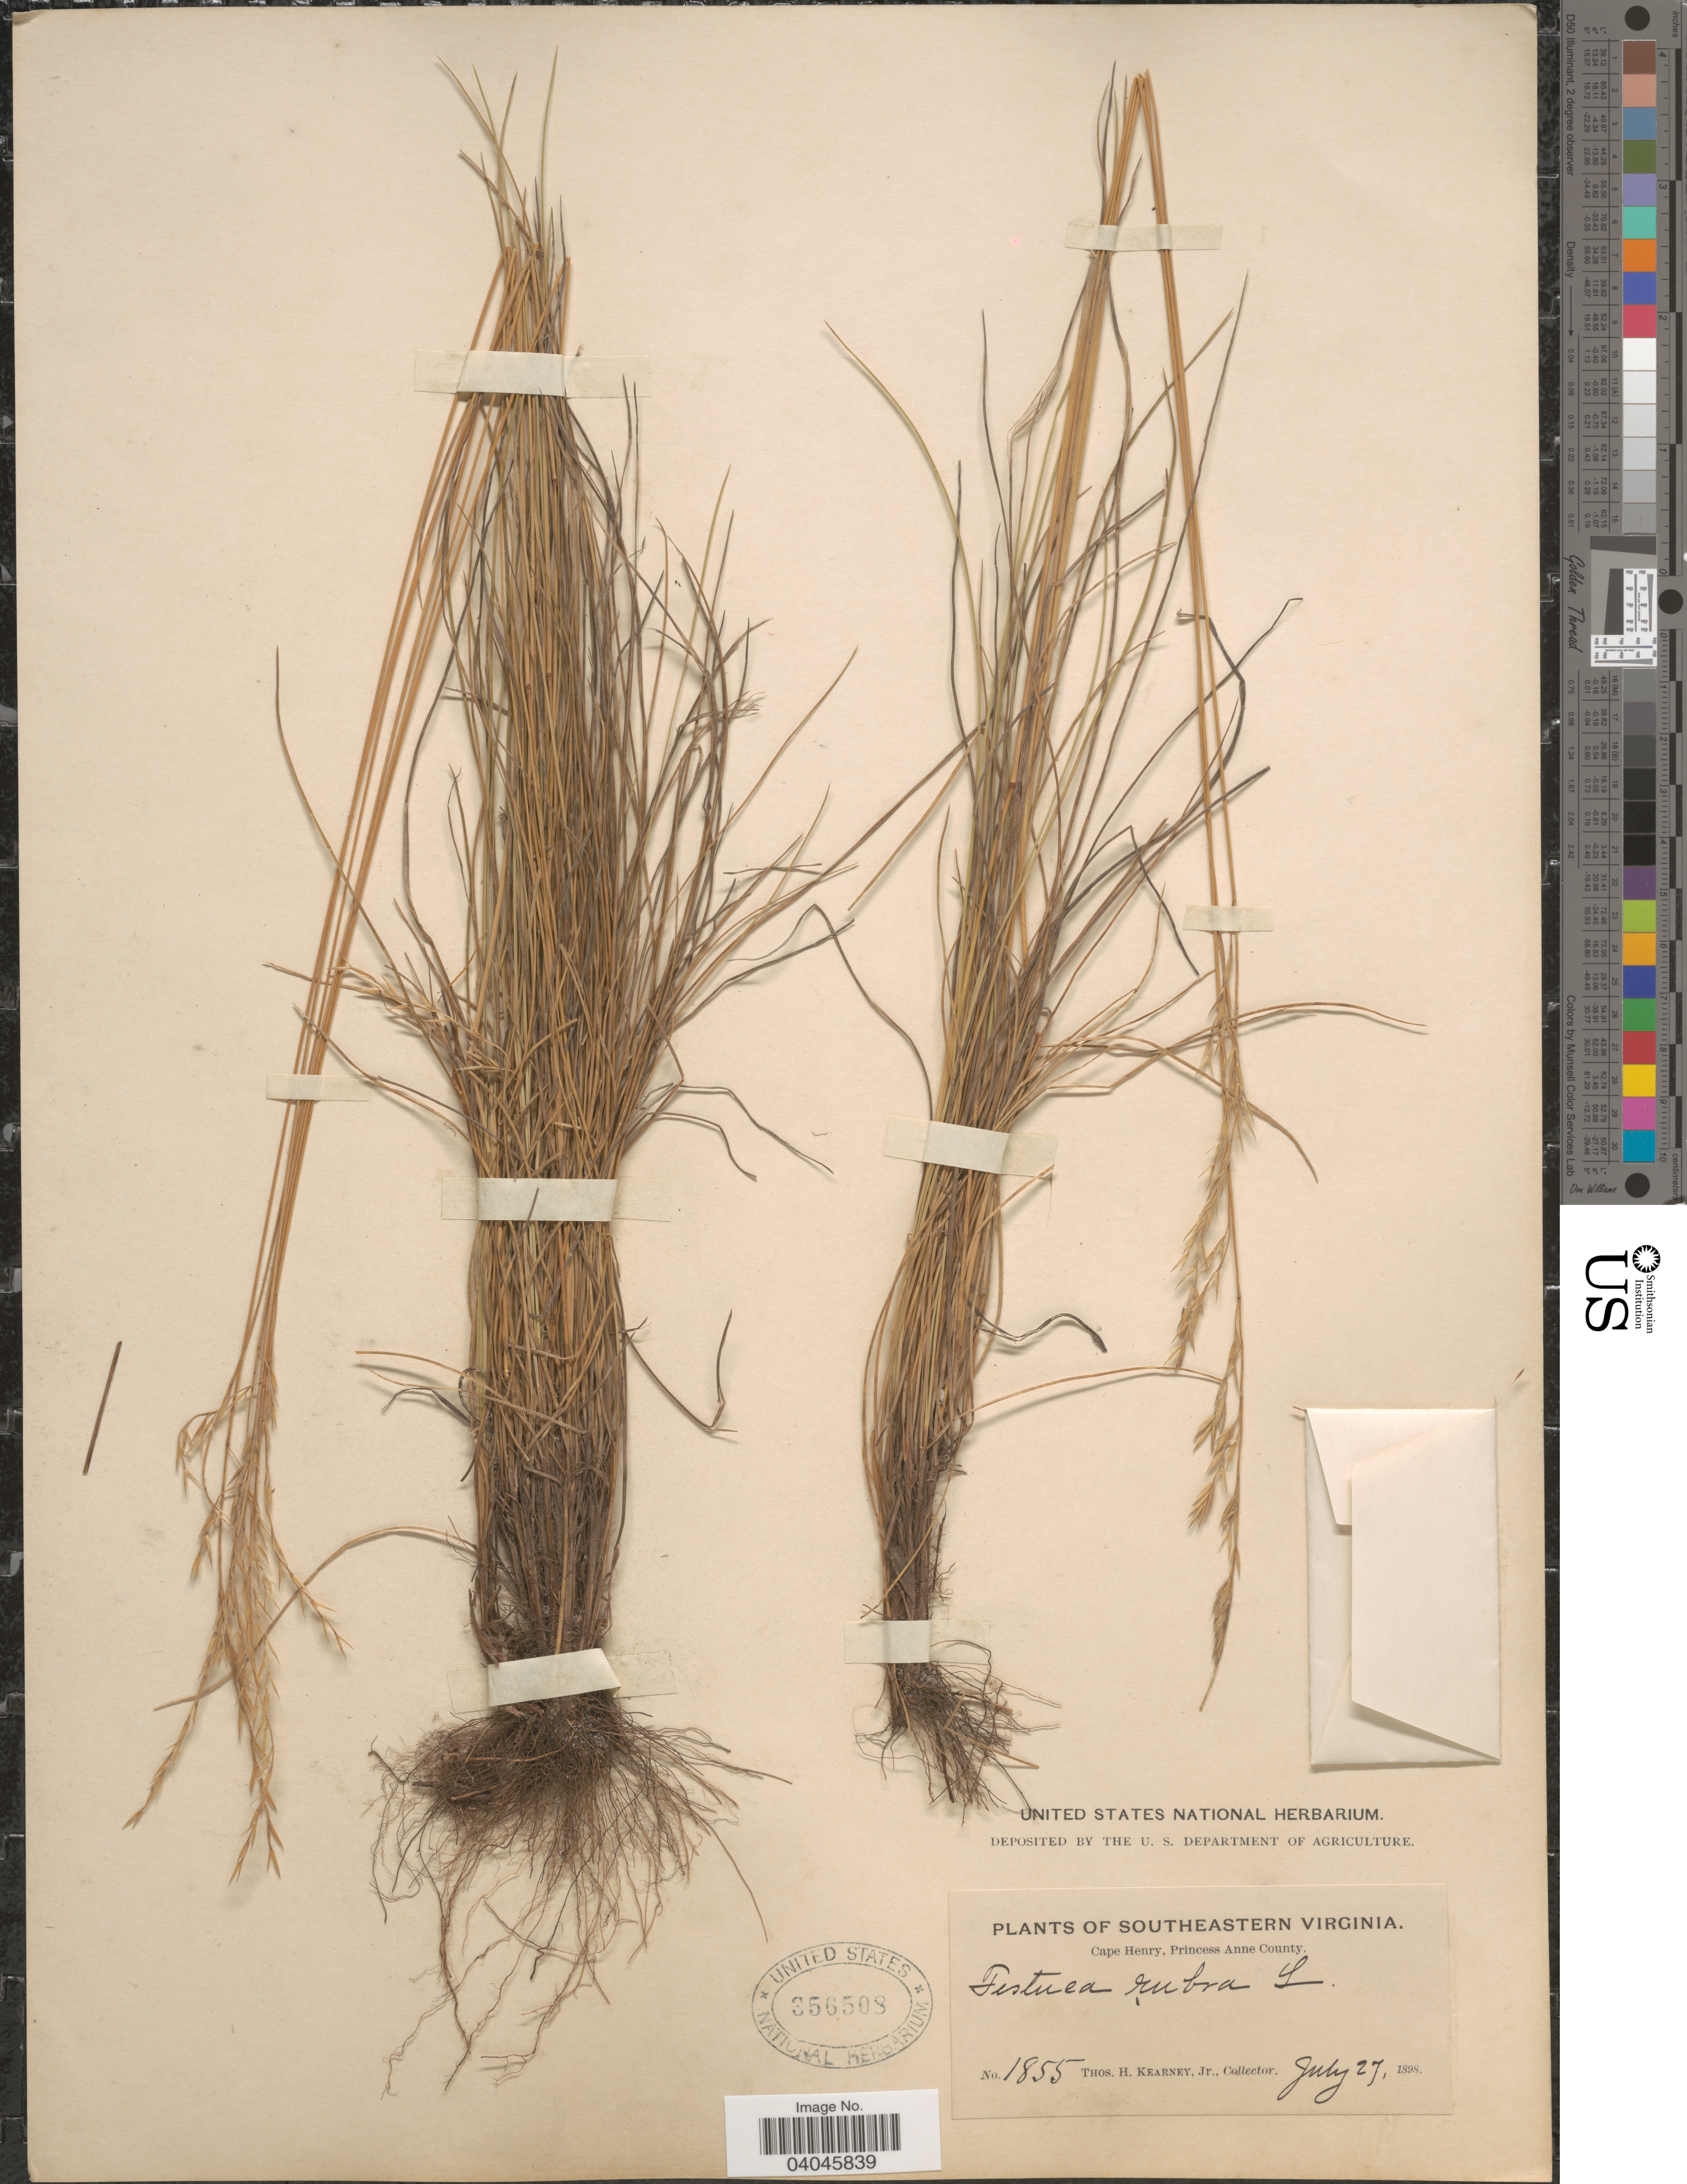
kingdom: Plantae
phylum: Tracheophyta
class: Liliopsida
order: Poales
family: Poaceae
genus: Festuca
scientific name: Festuca rubra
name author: L.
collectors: T. H. Kearney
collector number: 1855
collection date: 1898-07-27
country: United States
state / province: Virginia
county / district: City of Virginia Beach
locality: Southeastern Virginia. Cape Henry, Princess Anne (=historic county name) County.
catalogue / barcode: US 356508